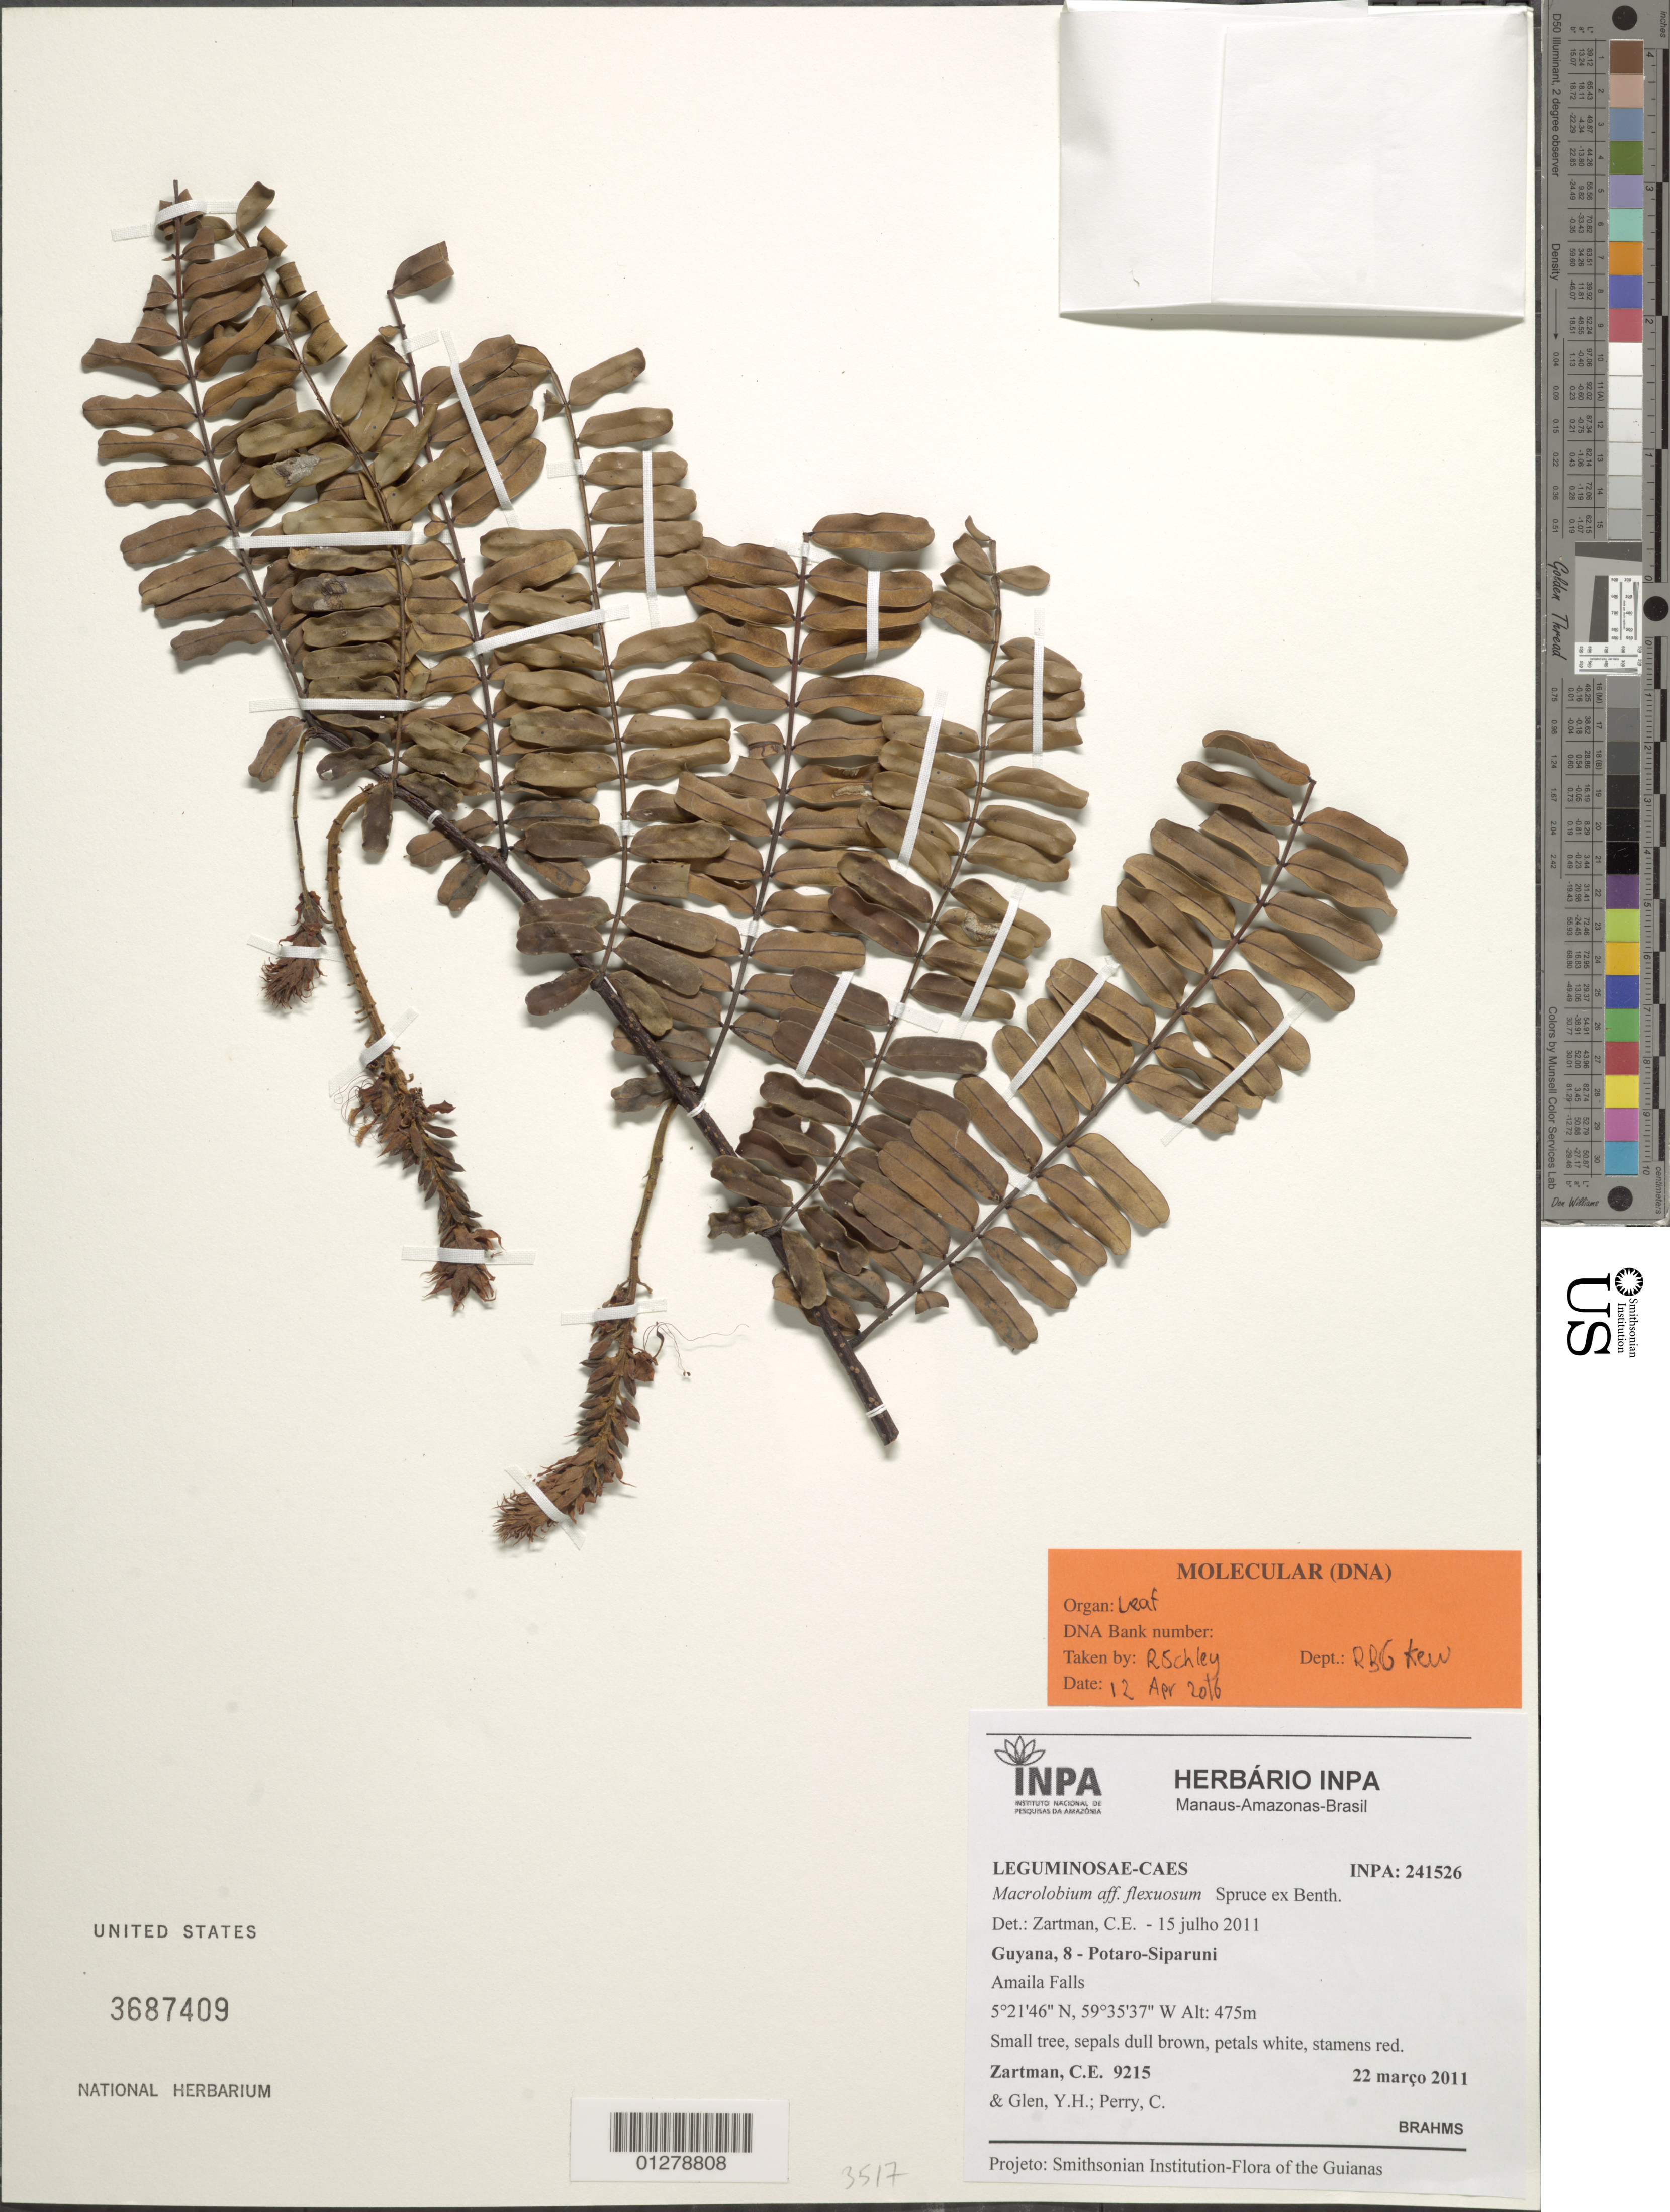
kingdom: Plantae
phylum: Tracheophyta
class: Magnoliopsida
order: Fabales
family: Fabaceae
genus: Macrolobium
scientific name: Macrolobium flexuosum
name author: Spruce ex Benth.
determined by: Zartman, C. E., (UNITED STATES)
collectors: C. Zartman, Y. Glen & C. Perry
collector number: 9215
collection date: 2011-03-22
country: Guyana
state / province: Potaro-Siparuni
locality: Amaila Falls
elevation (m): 475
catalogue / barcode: US 3687409